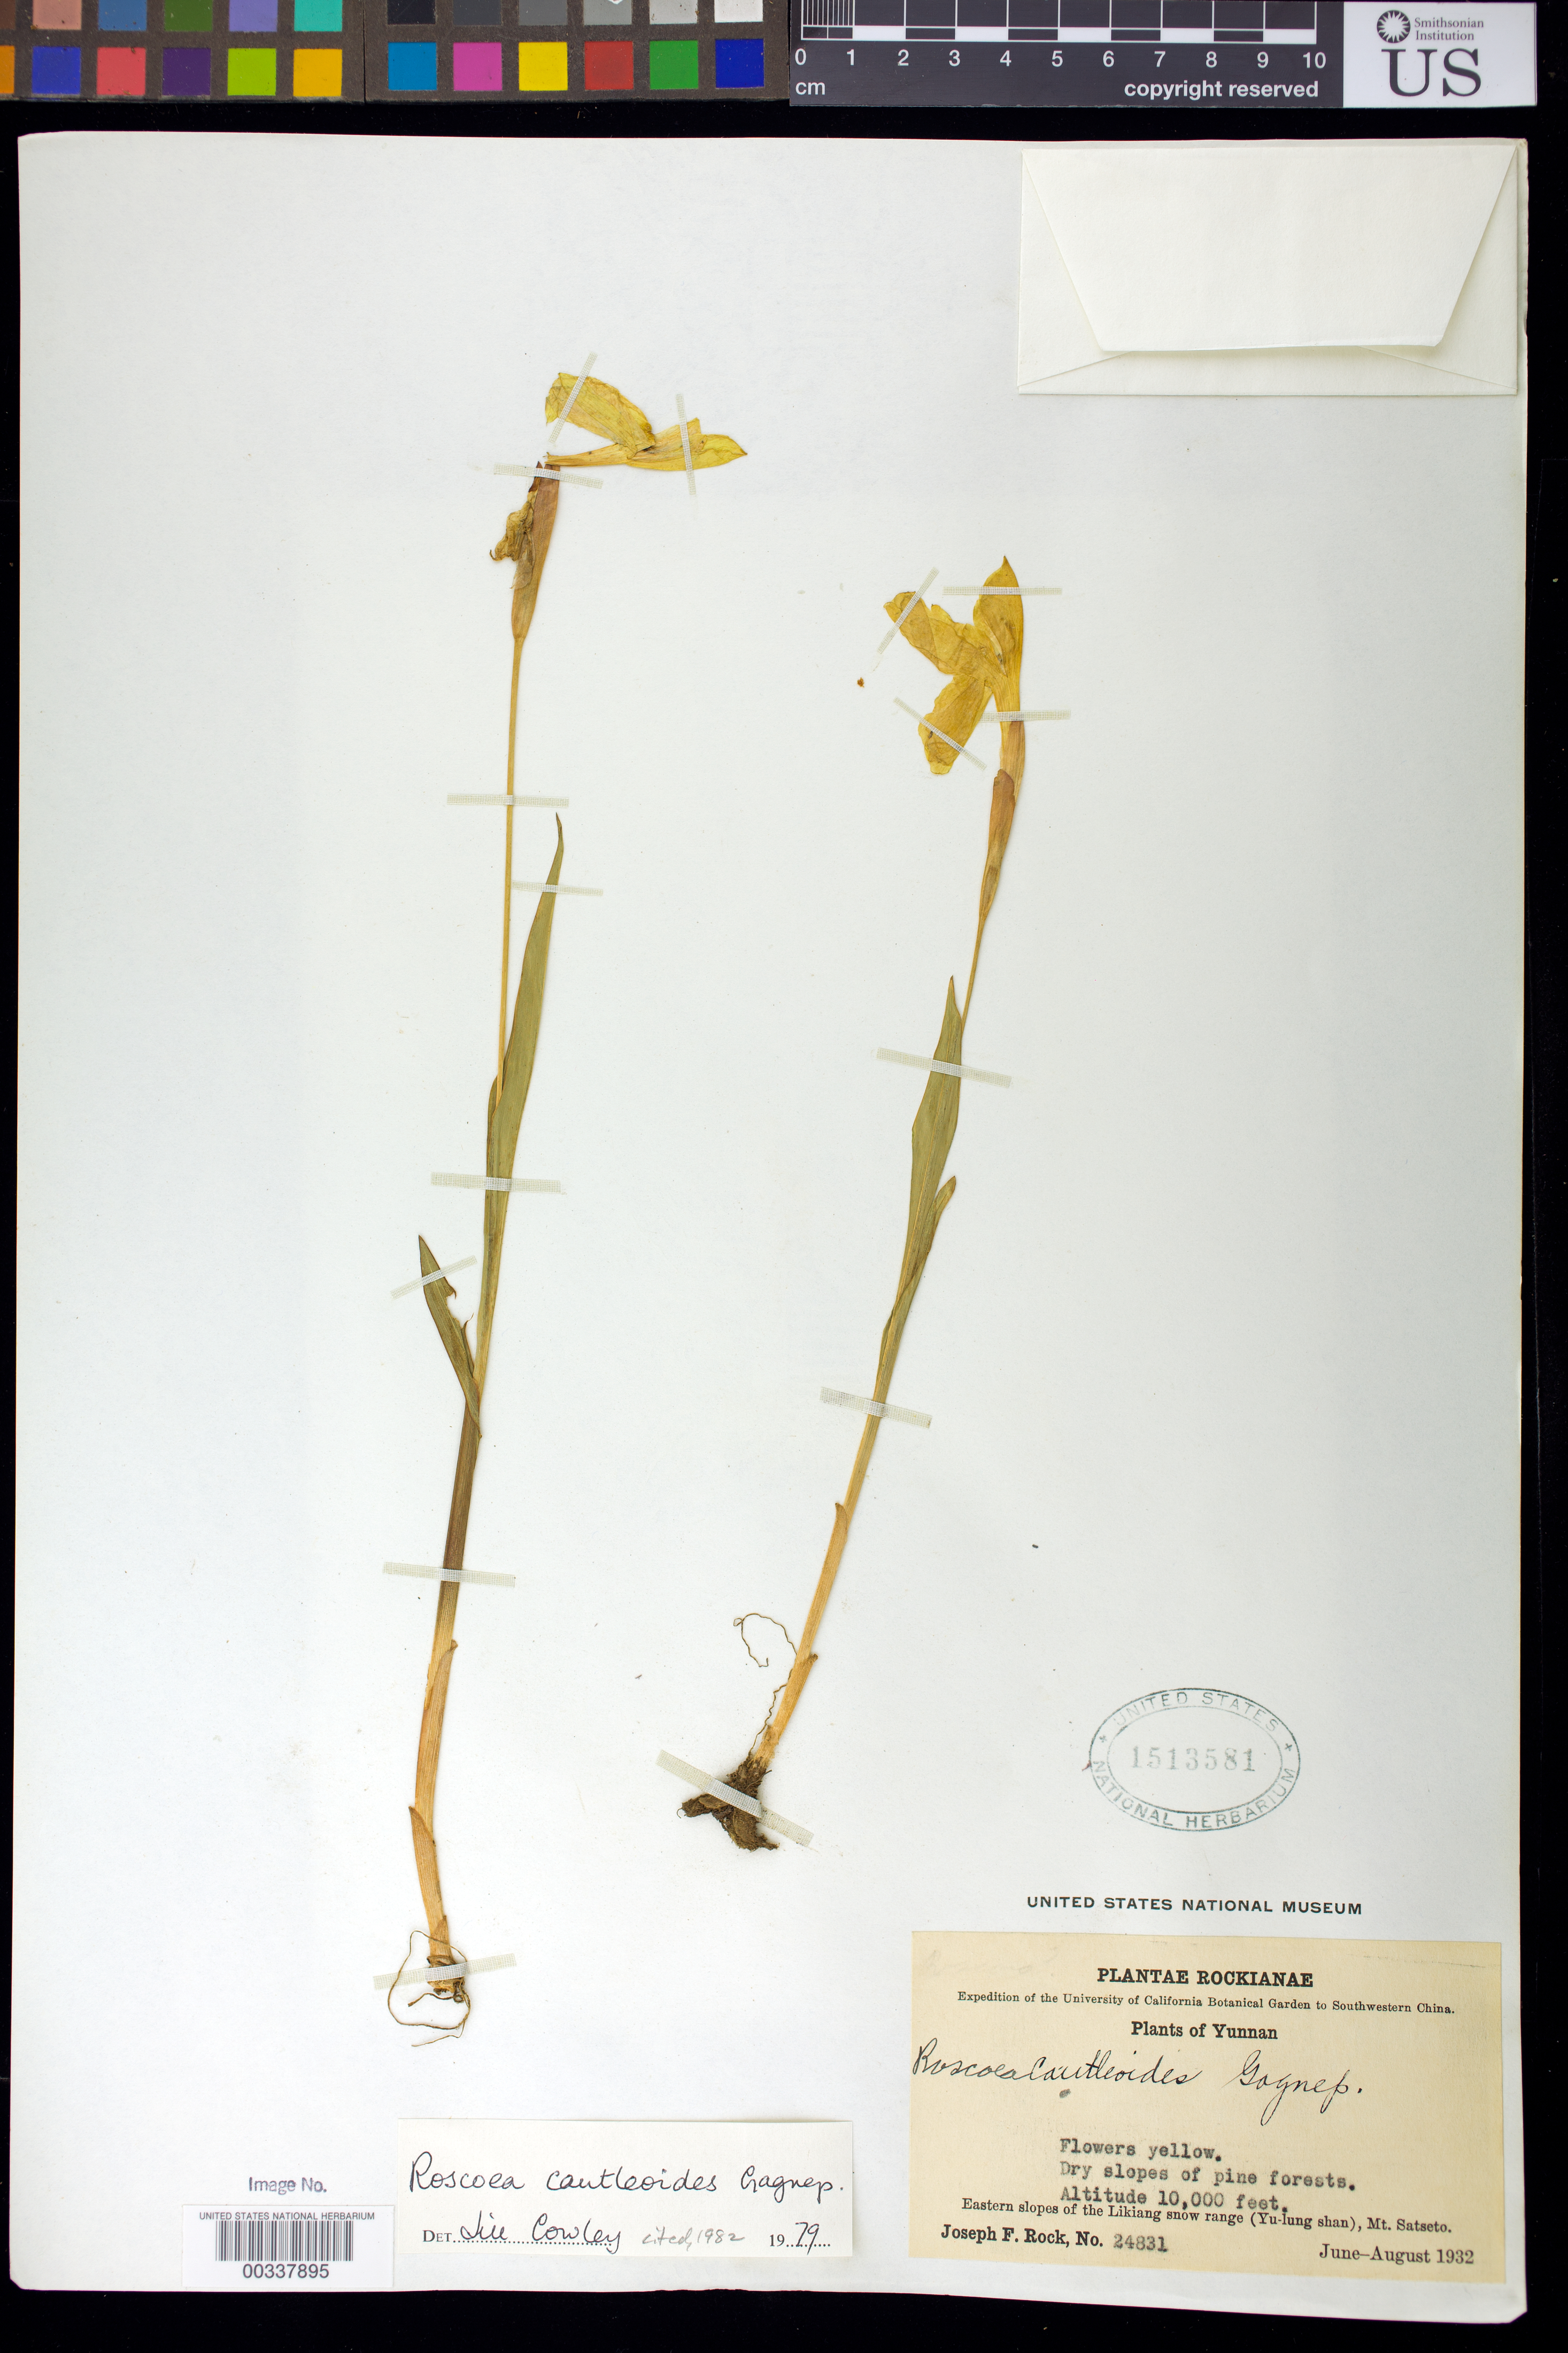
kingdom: Plantae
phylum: Tracheophyta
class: Liliopsida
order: Zingiberales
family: Zingiberaceae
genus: Roscoea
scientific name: Roscoea cautleoides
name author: Gagnep.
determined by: Cowley, J.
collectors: J. F. Rock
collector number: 24831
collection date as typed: Jun 1932 to -- Aug 1932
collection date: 1932-06/1932-08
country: China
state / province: Yunnan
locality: Eastern slopes of likiang snow range (yu-lung shan), mt satseto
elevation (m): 3048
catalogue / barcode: US 1513581